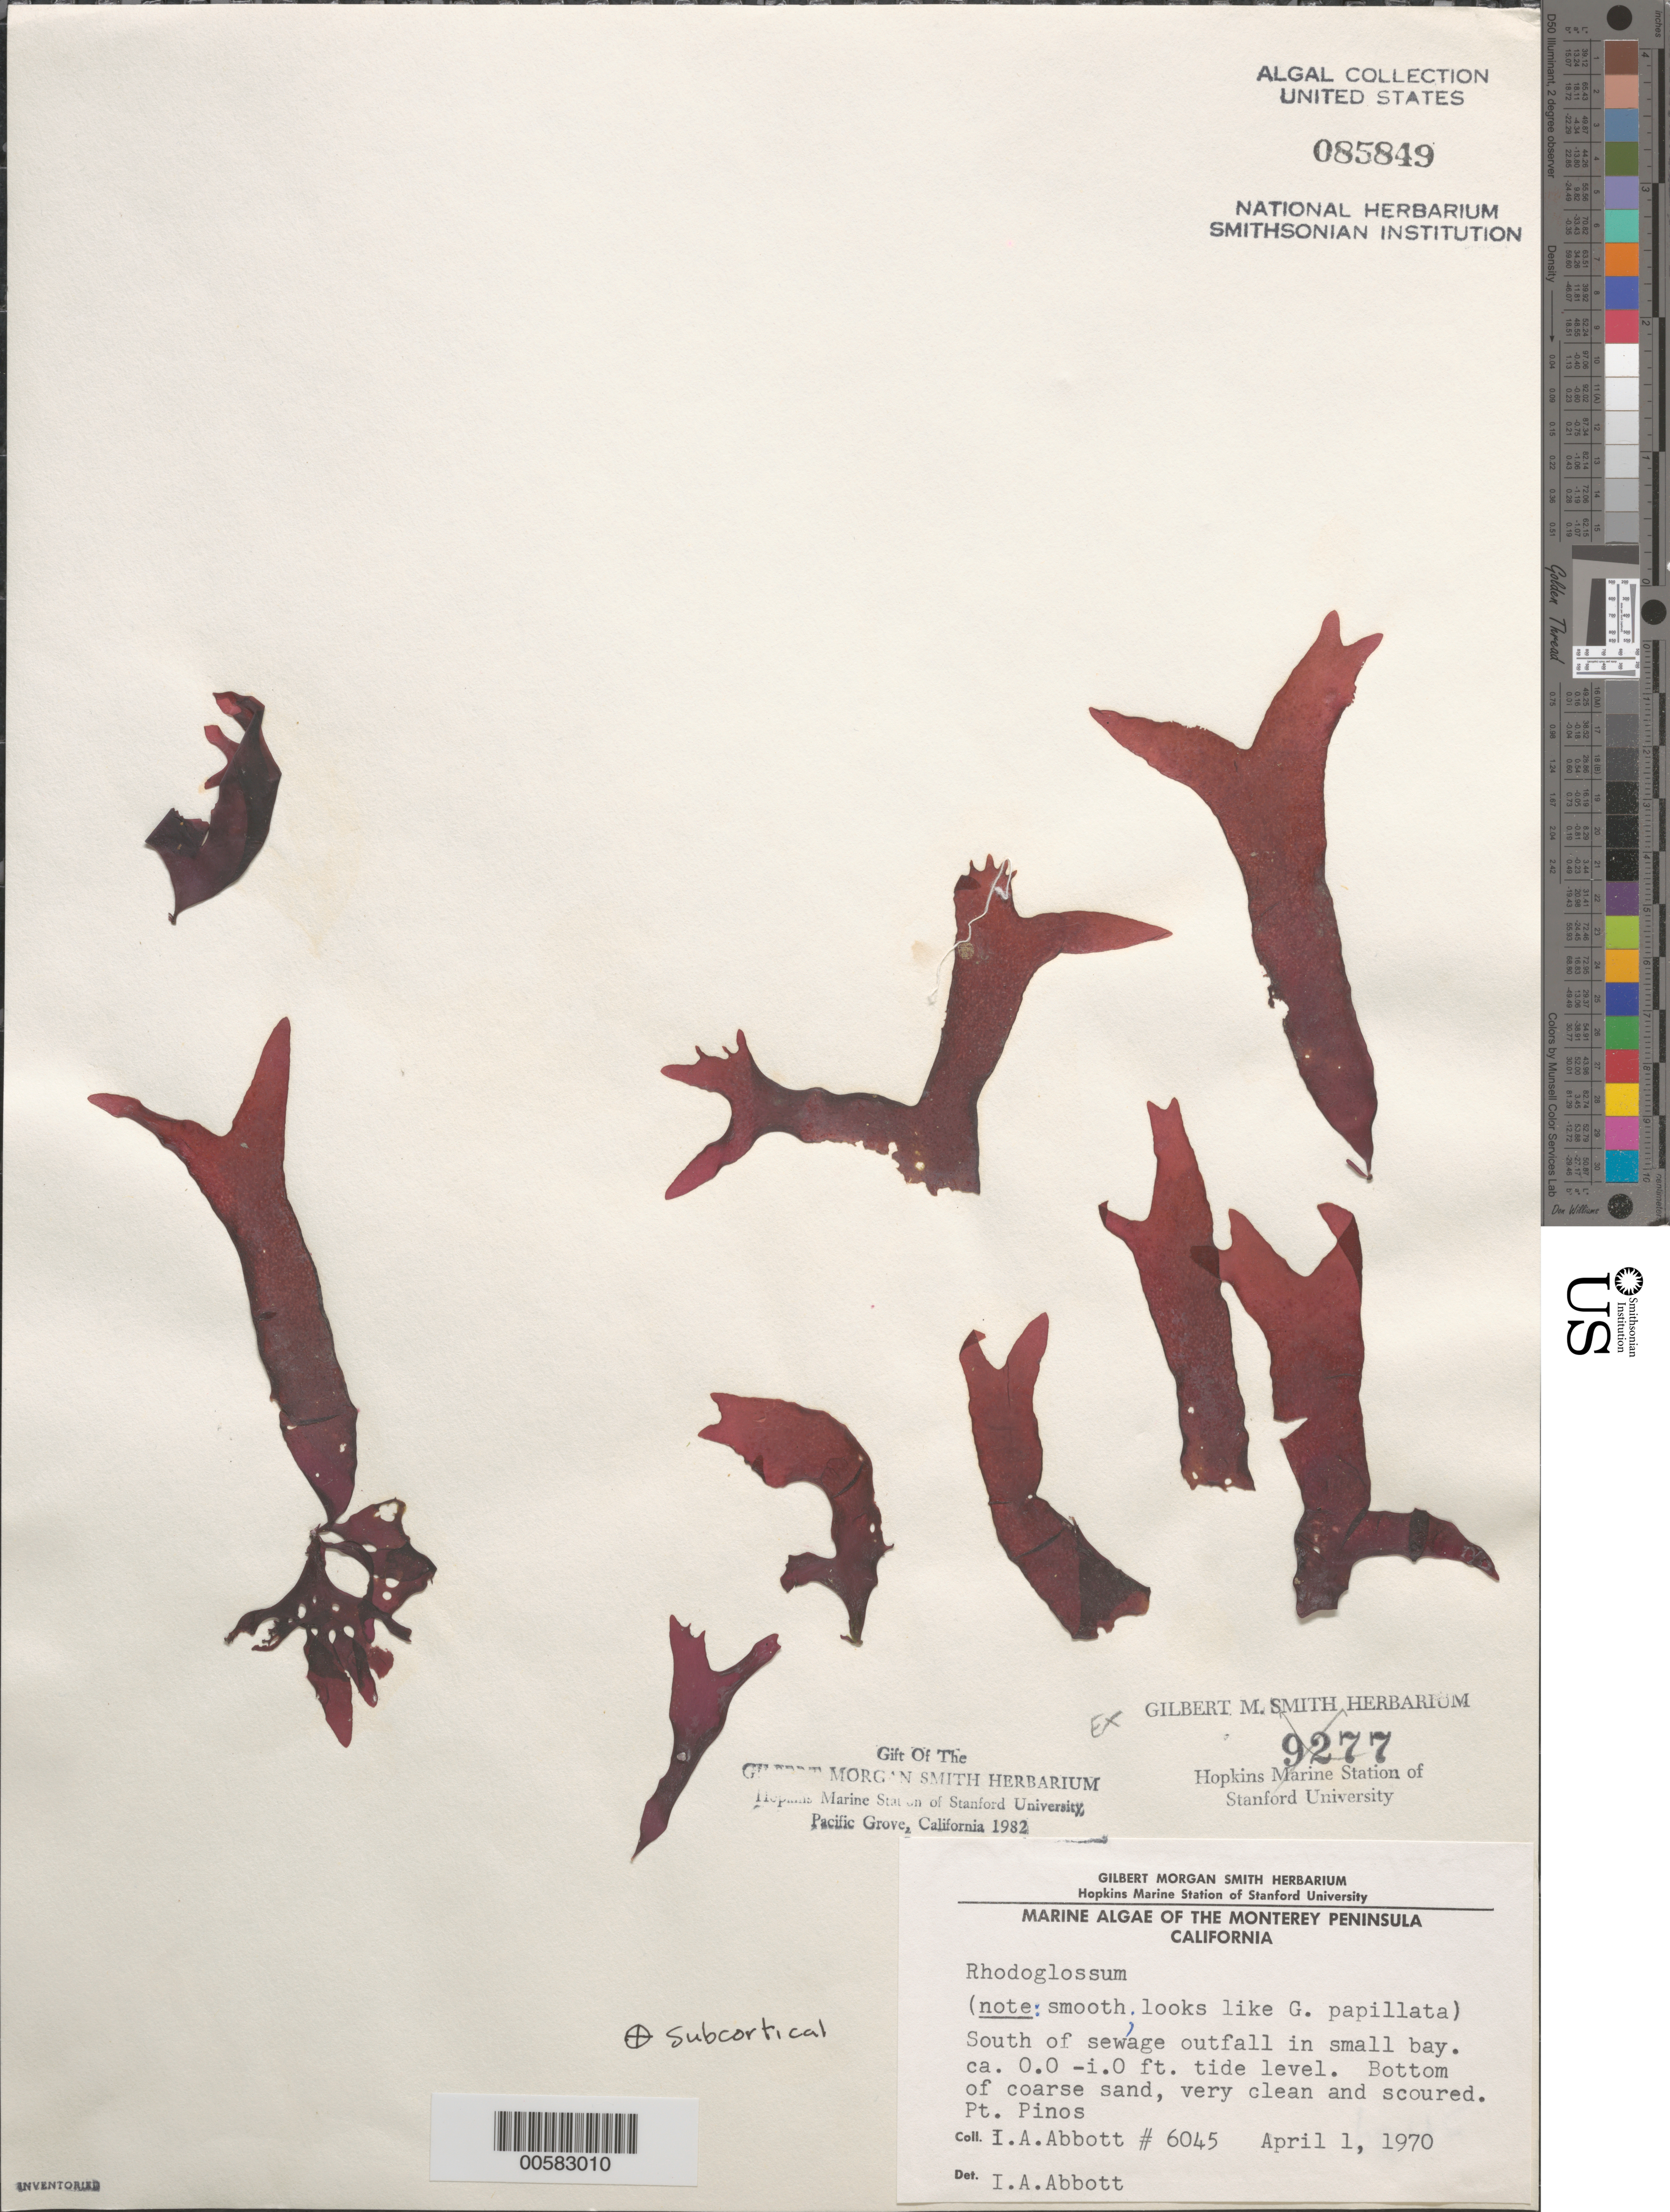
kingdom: Plantae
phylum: Rhodophyta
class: Florideophyceae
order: Gigartinales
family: Gigartinaceae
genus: Rhodoglossum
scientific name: Rhodoglossum sp.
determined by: Abbott, Isabella A.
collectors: I. A. Abbott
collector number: IAA 6045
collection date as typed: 01 Apr 1970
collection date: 1970-04-01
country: United States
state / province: California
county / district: Monterey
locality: Point Pinos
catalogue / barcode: US 85849